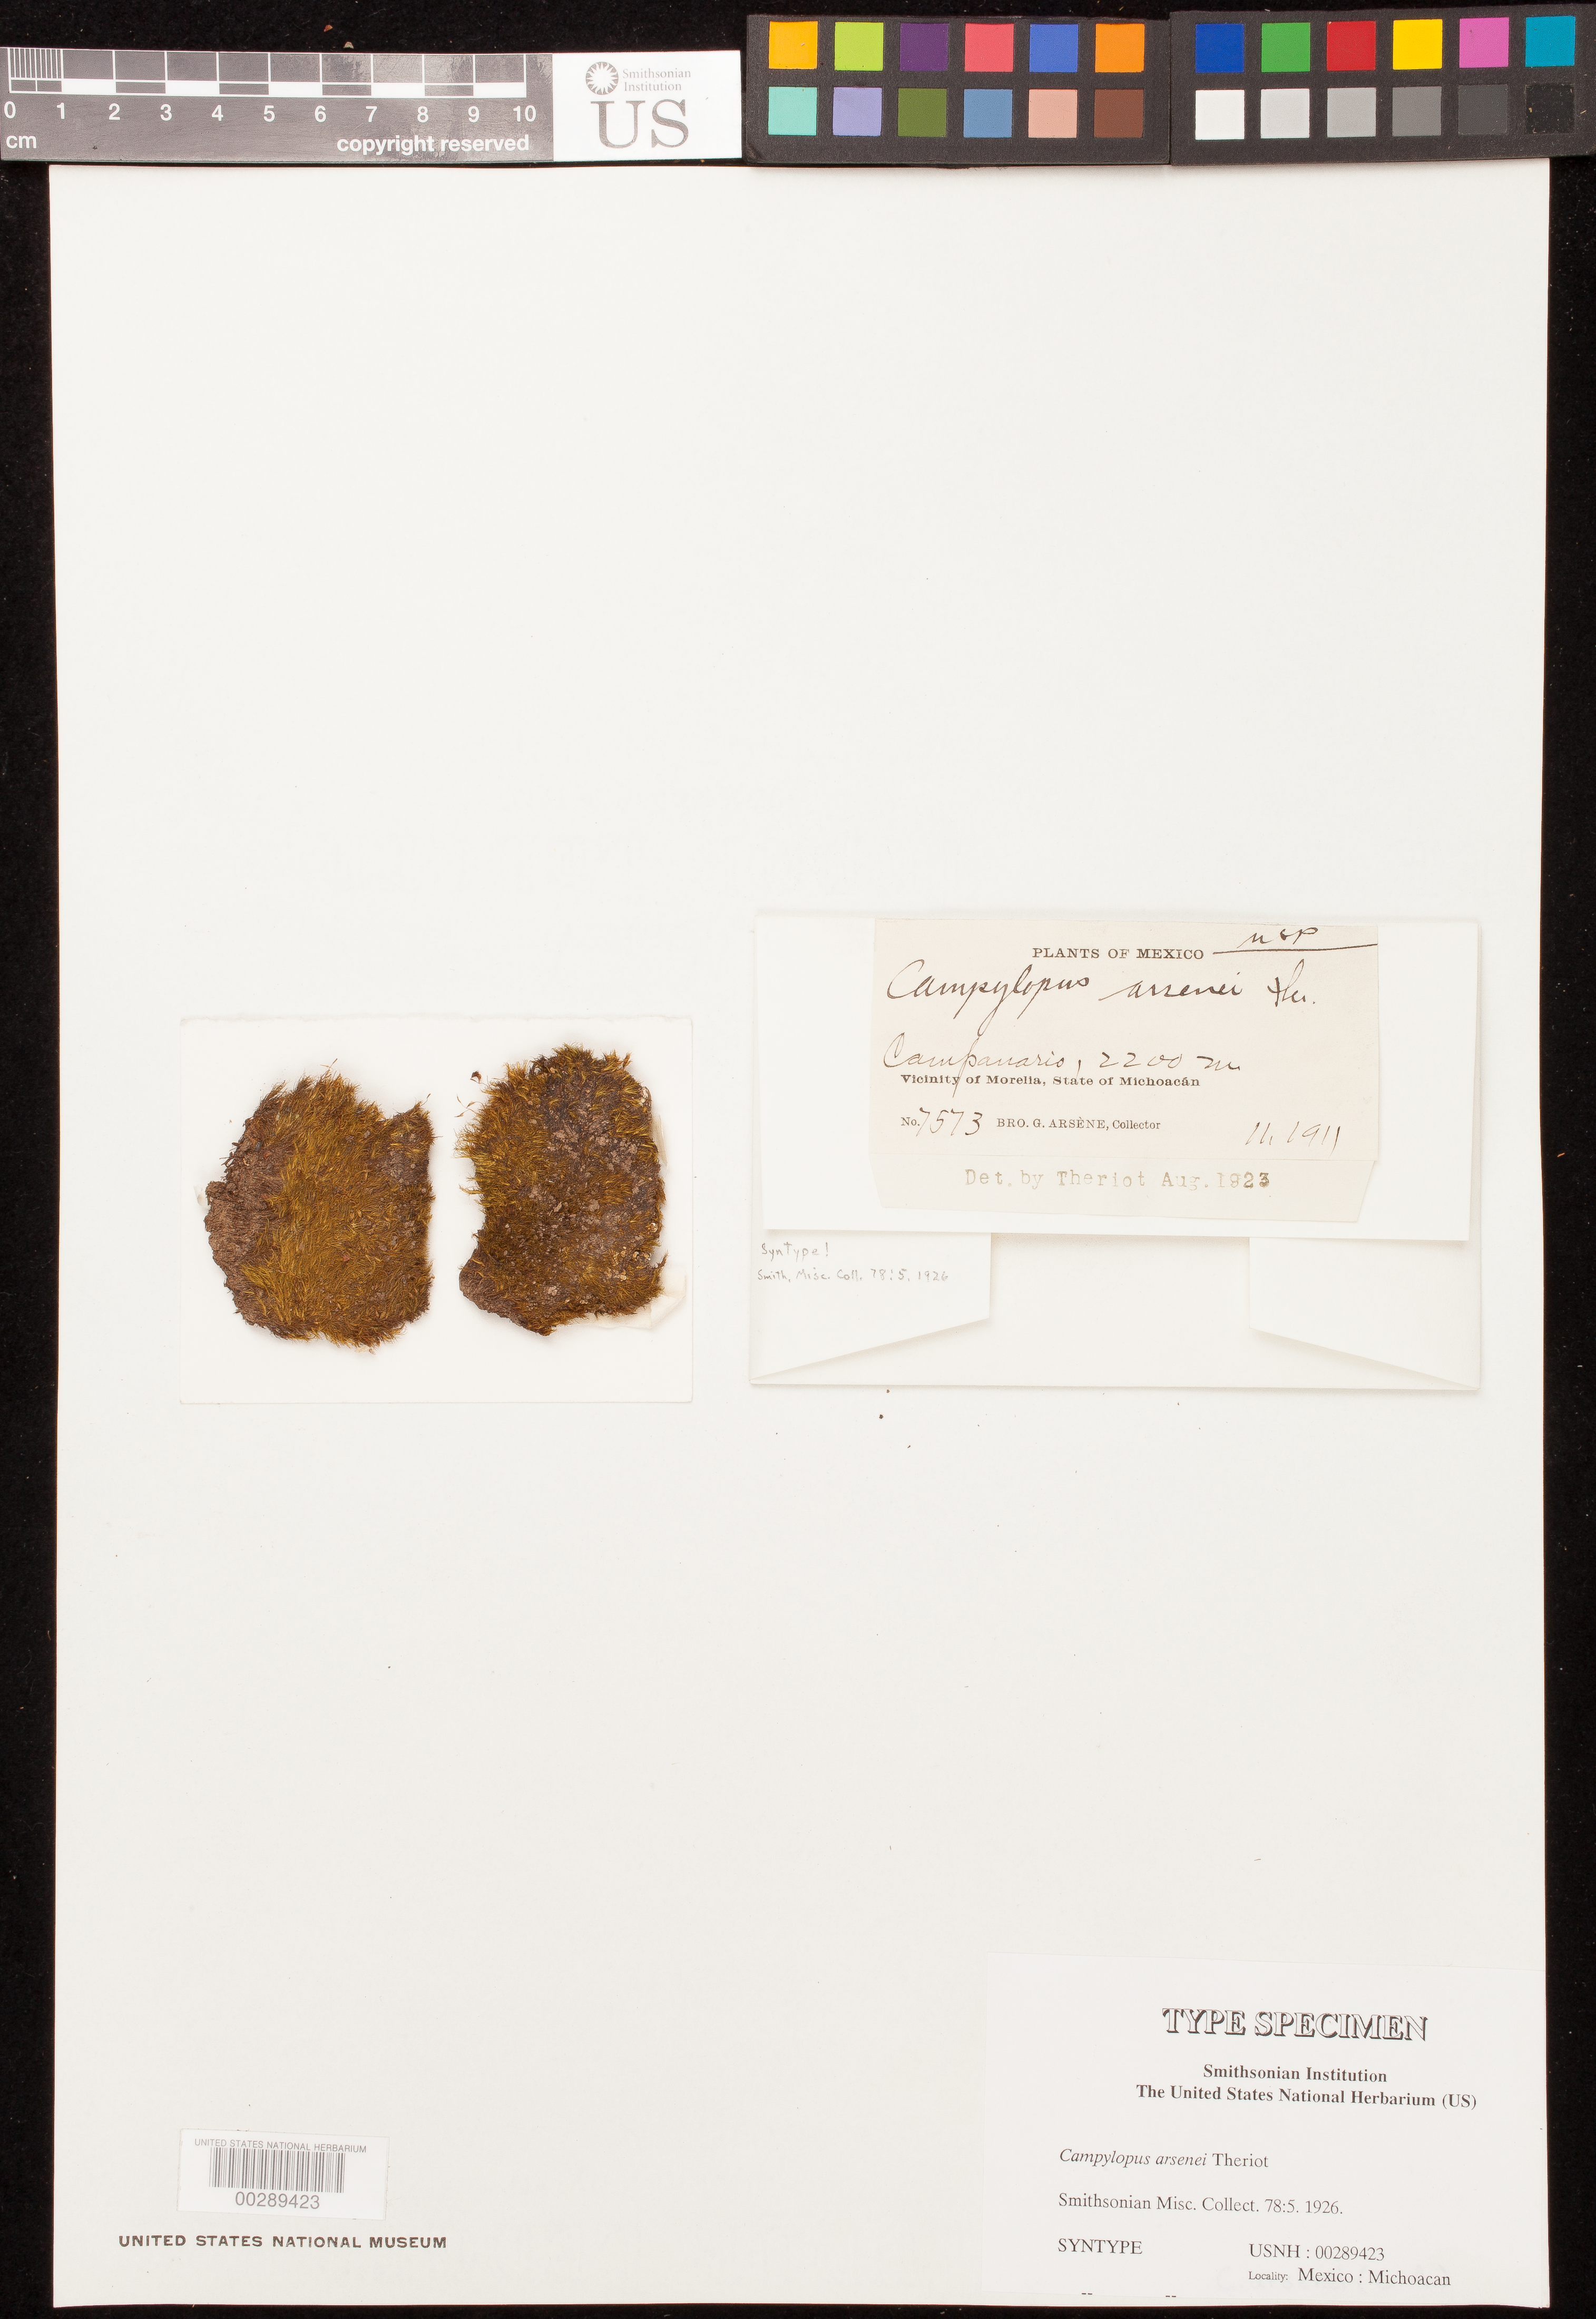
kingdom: Plantae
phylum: Bryophyta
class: Bryopsida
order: Dicranales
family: Leucobryaceae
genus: Campylopus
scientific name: Campylopus arsenei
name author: Thér.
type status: Syntype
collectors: Bro. G. Arsène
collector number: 7573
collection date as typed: Nov 1911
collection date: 1911-11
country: Mexico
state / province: Michoacán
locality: Vicinity of Morelia.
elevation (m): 2200